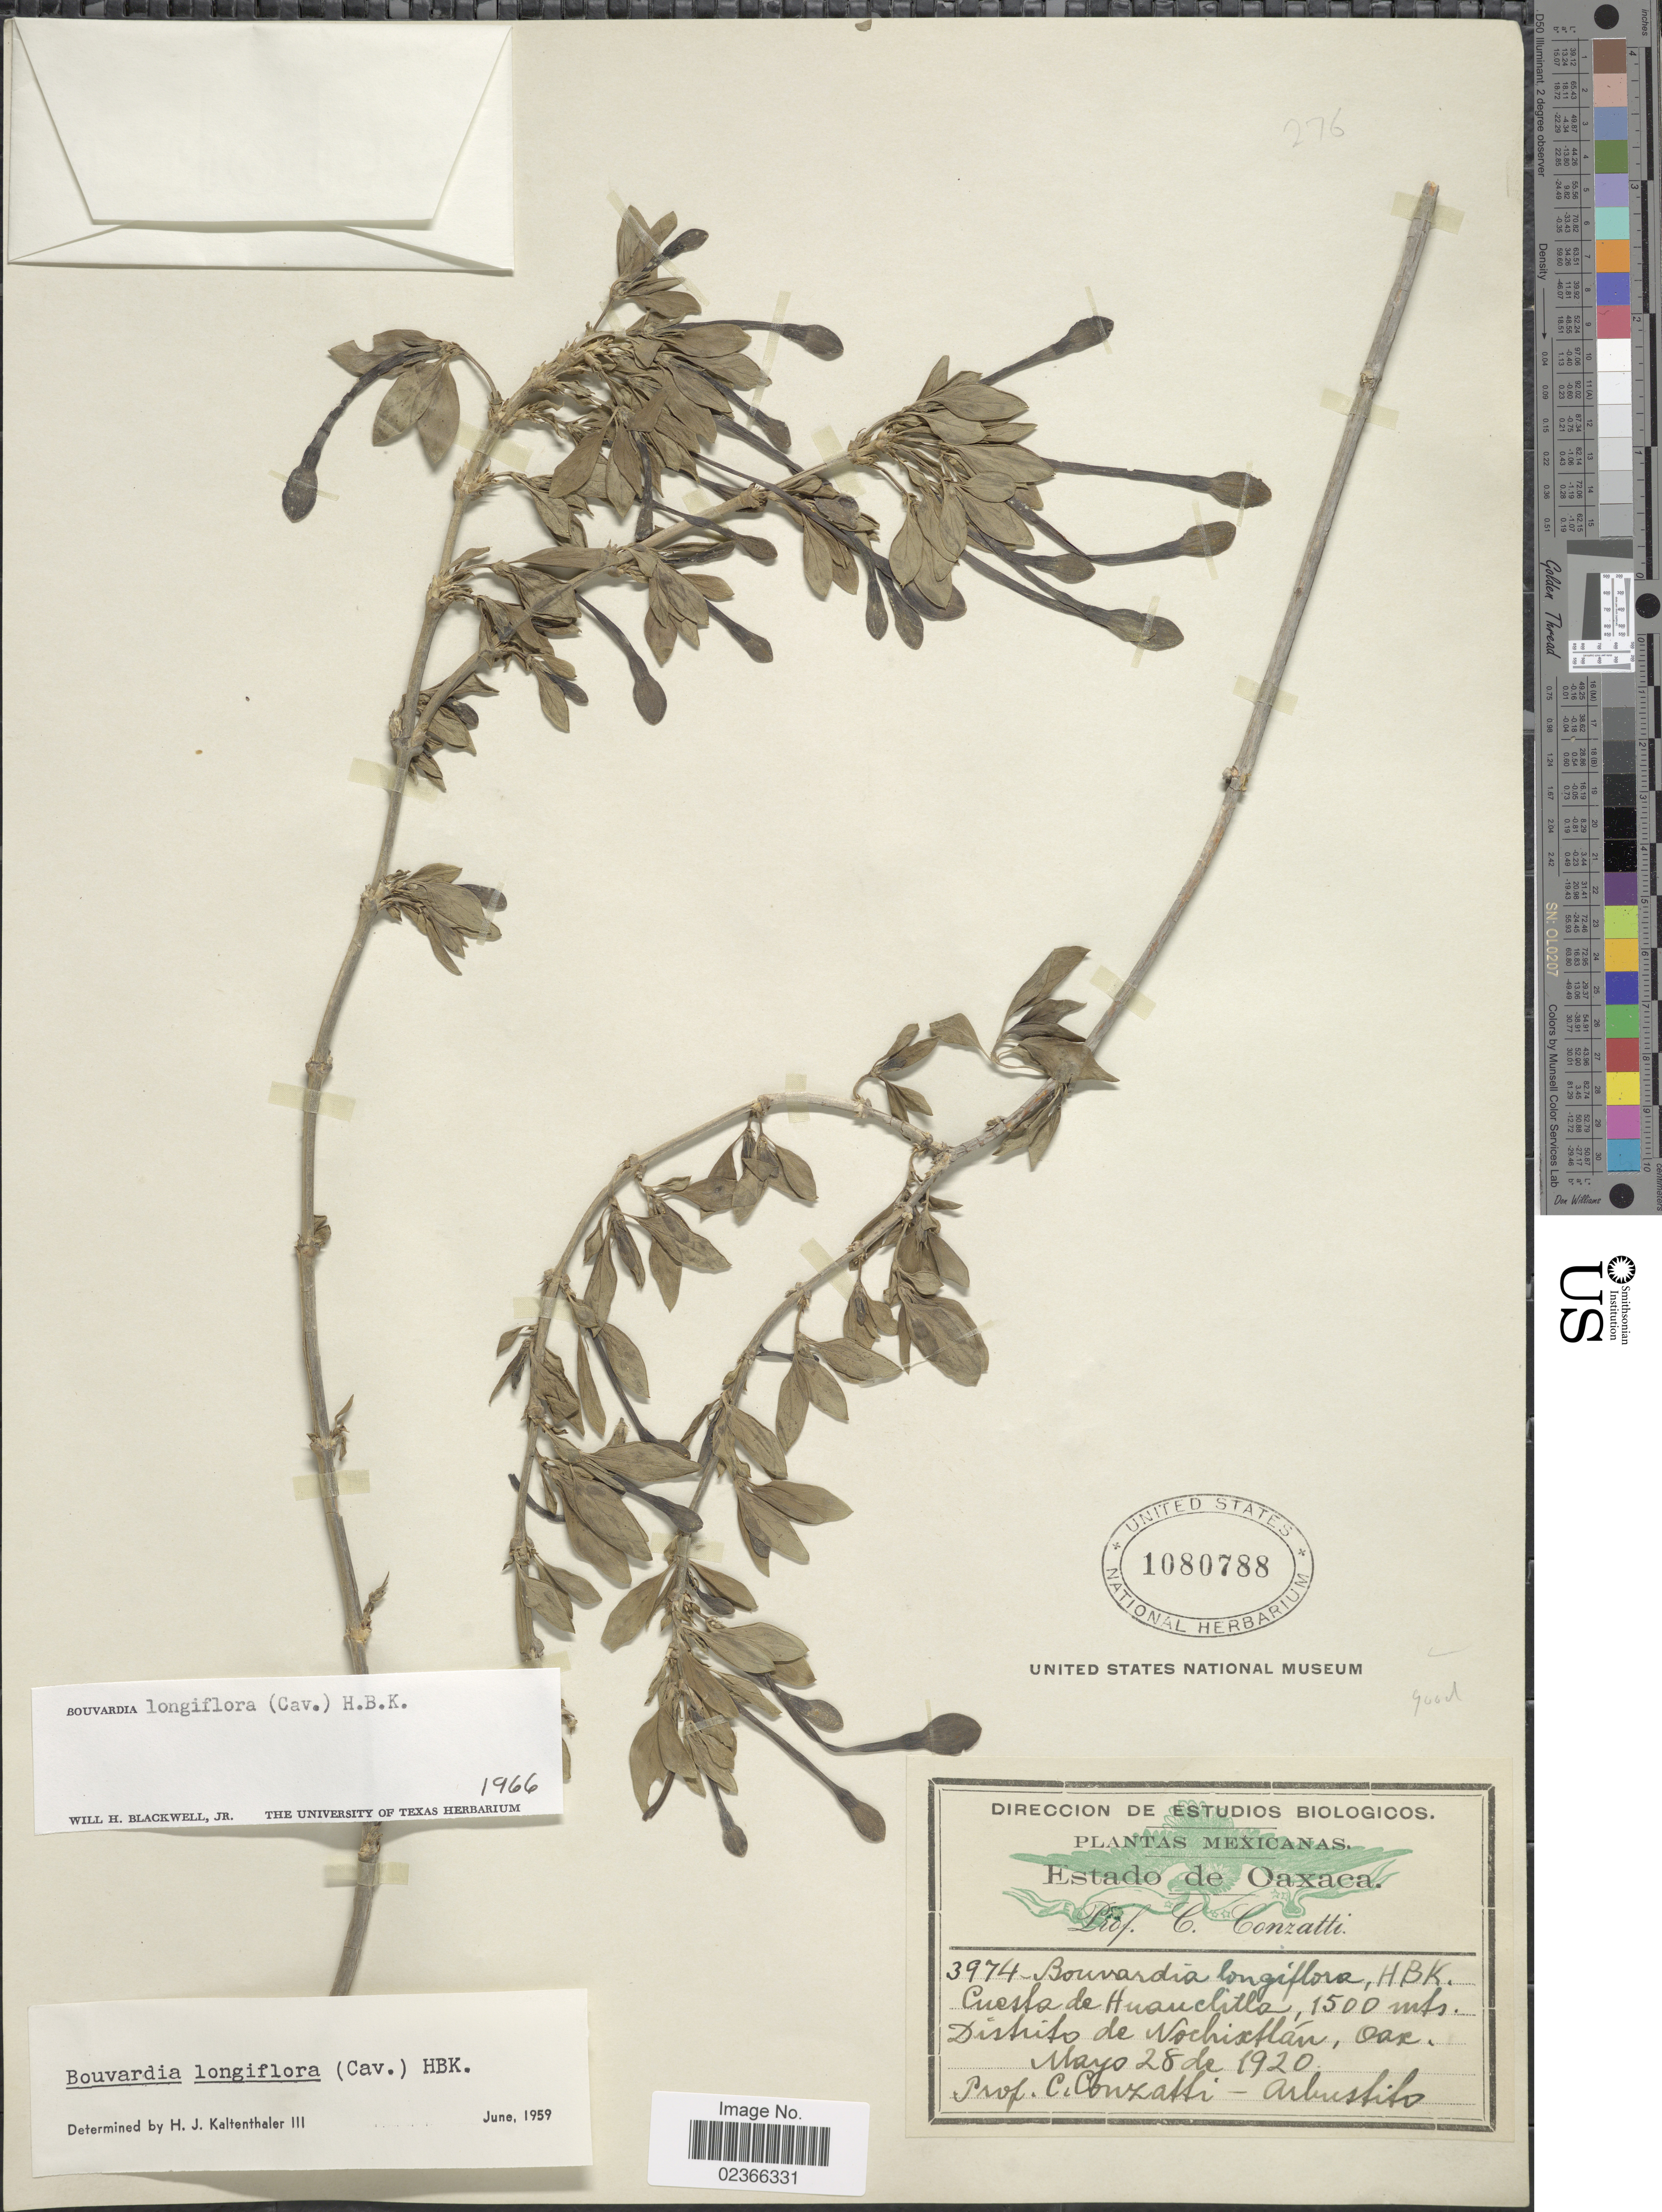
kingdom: Plantae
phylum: Tracheophyta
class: Magnoliopsida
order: Gentianales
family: Rubiaceae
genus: Bouvardia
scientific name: Bouvardia longiflora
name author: (Cav.) Kunth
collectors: C. Conzatti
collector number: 3974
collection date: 1920-05-28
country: Mexico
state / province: Oaxaca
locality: Cuesta de Huauclilla, Distrito de Nochixtlan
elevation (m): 1500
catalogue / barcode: US 1080788